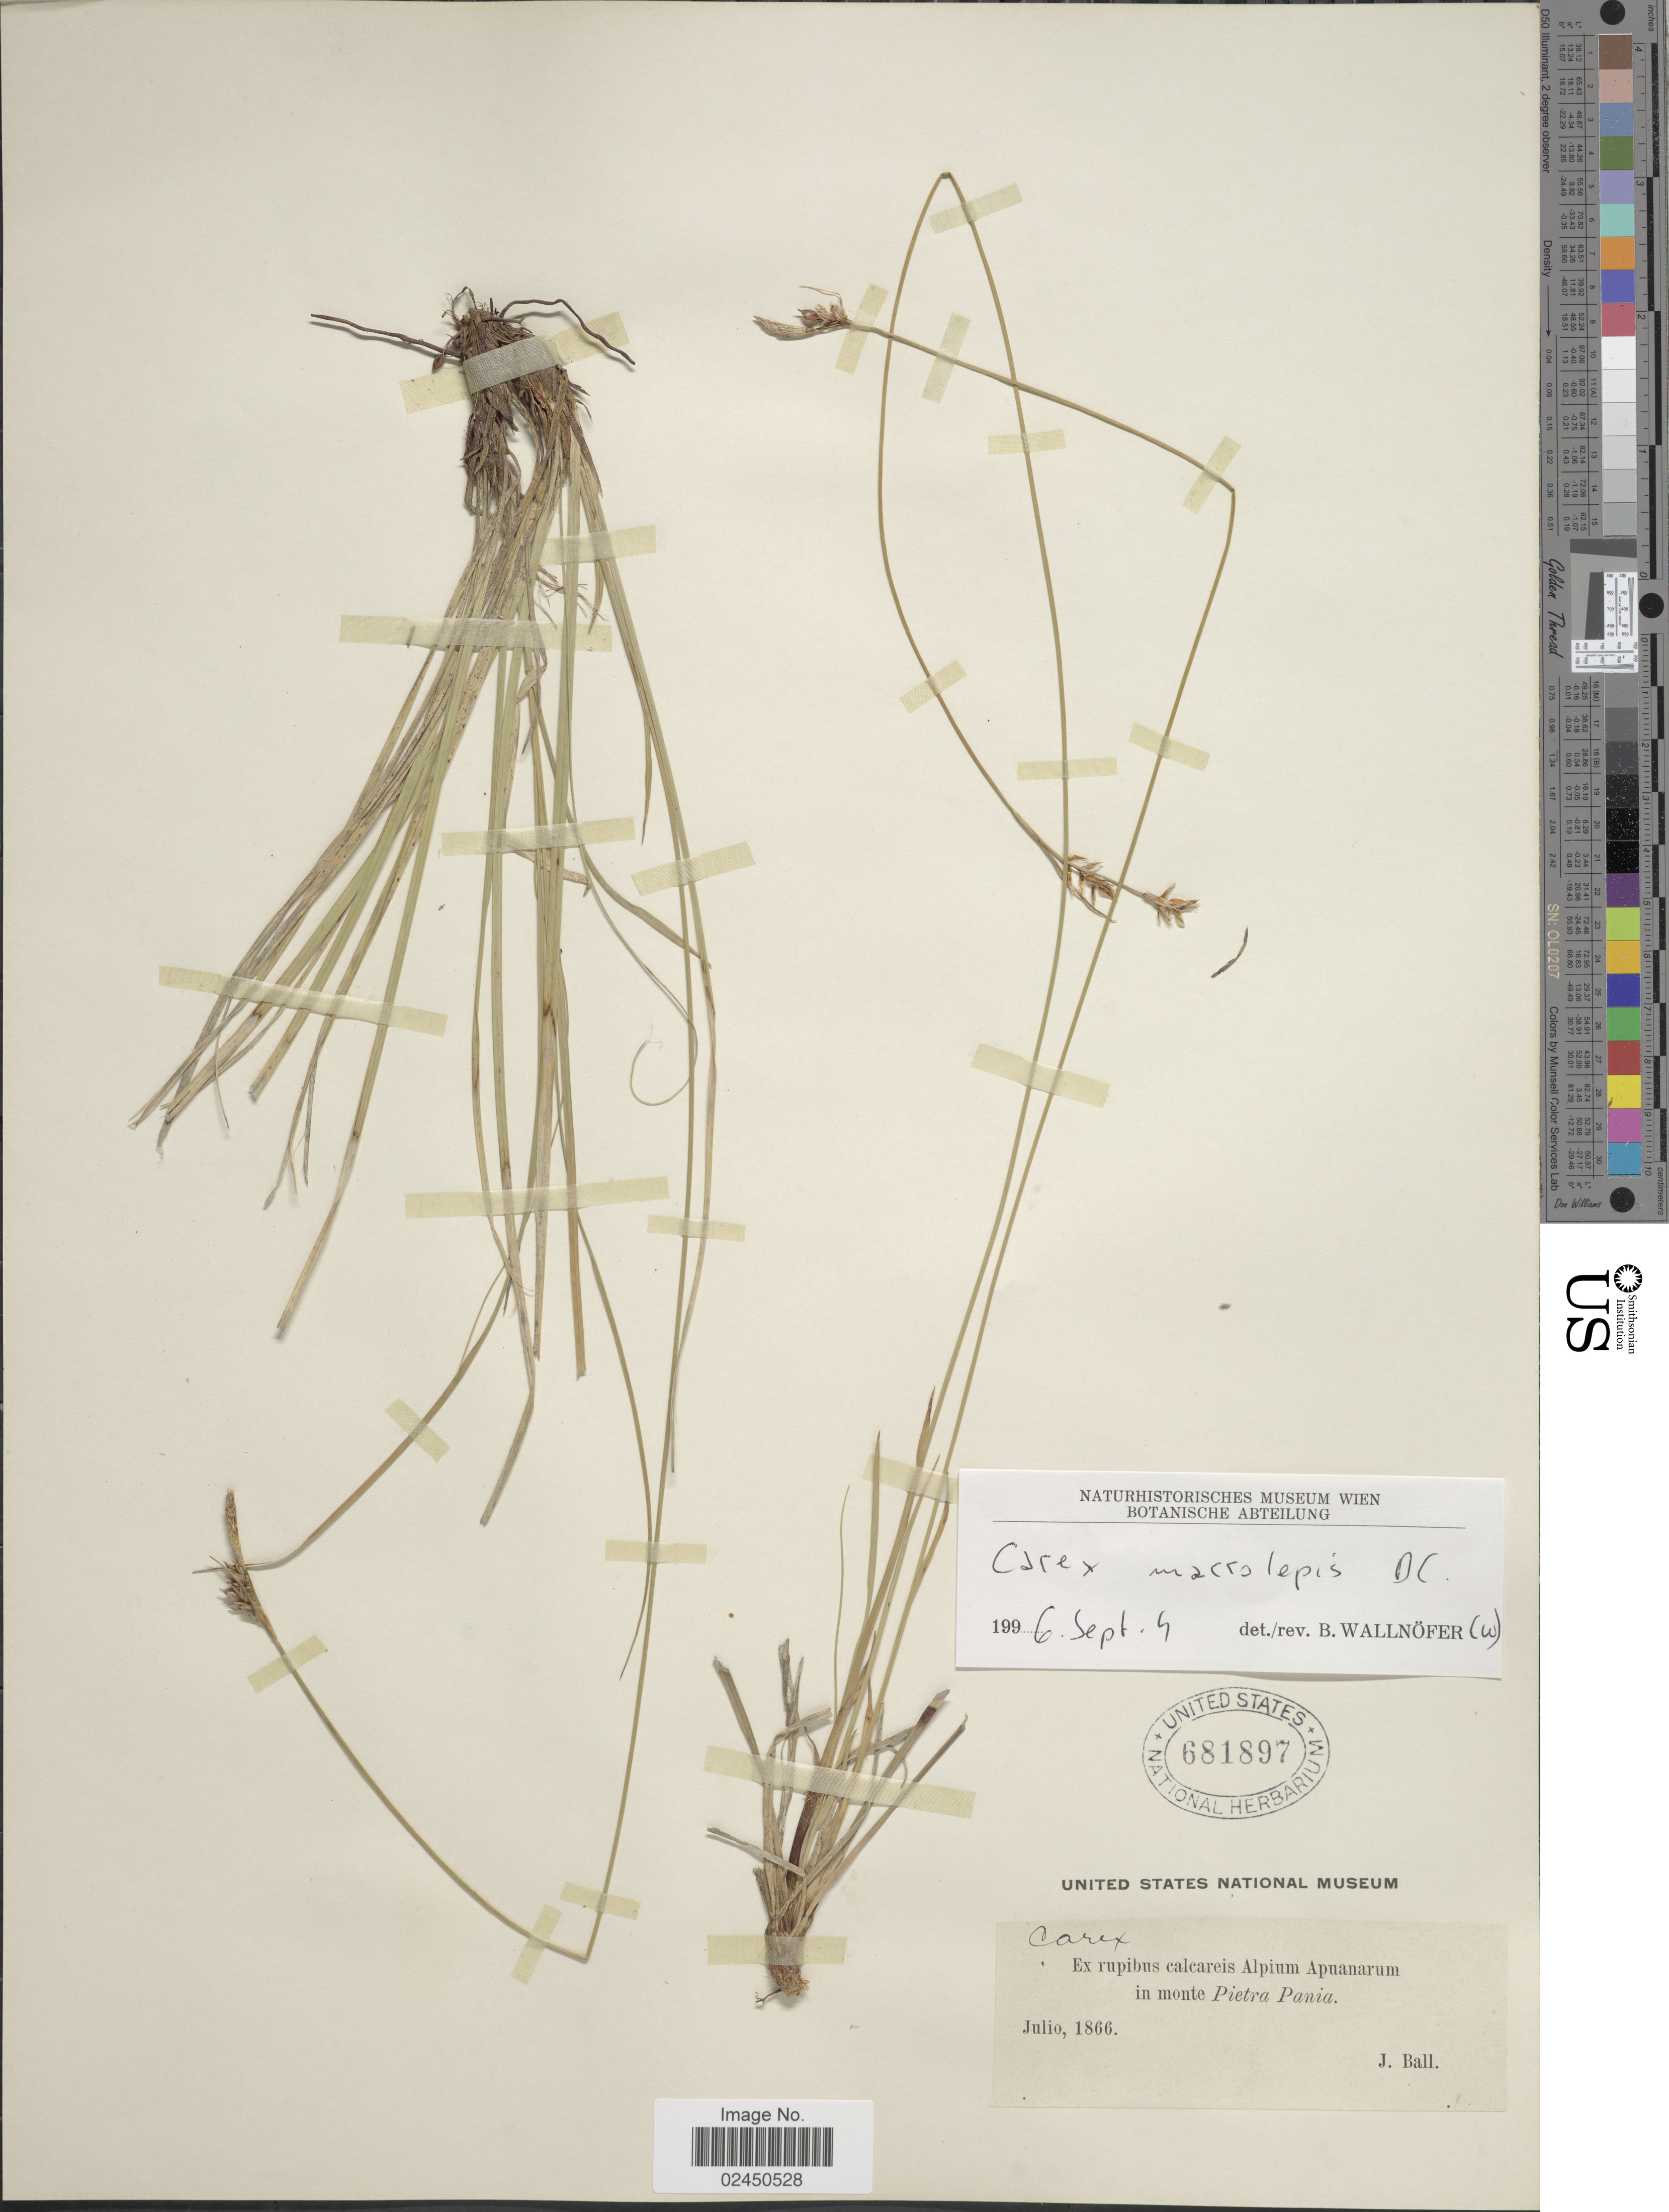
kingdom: Plantae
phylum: Tracheophyta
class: Liliopsida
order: Poales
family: Cyperaceae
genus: Carex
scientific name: Carex macrolepis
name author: DC.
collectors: J. Ball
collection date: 1866-07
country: Italy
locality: Ex rupibus calcareis Alpium Apuanarum in monte Pietra Pania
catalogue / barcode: US 681897